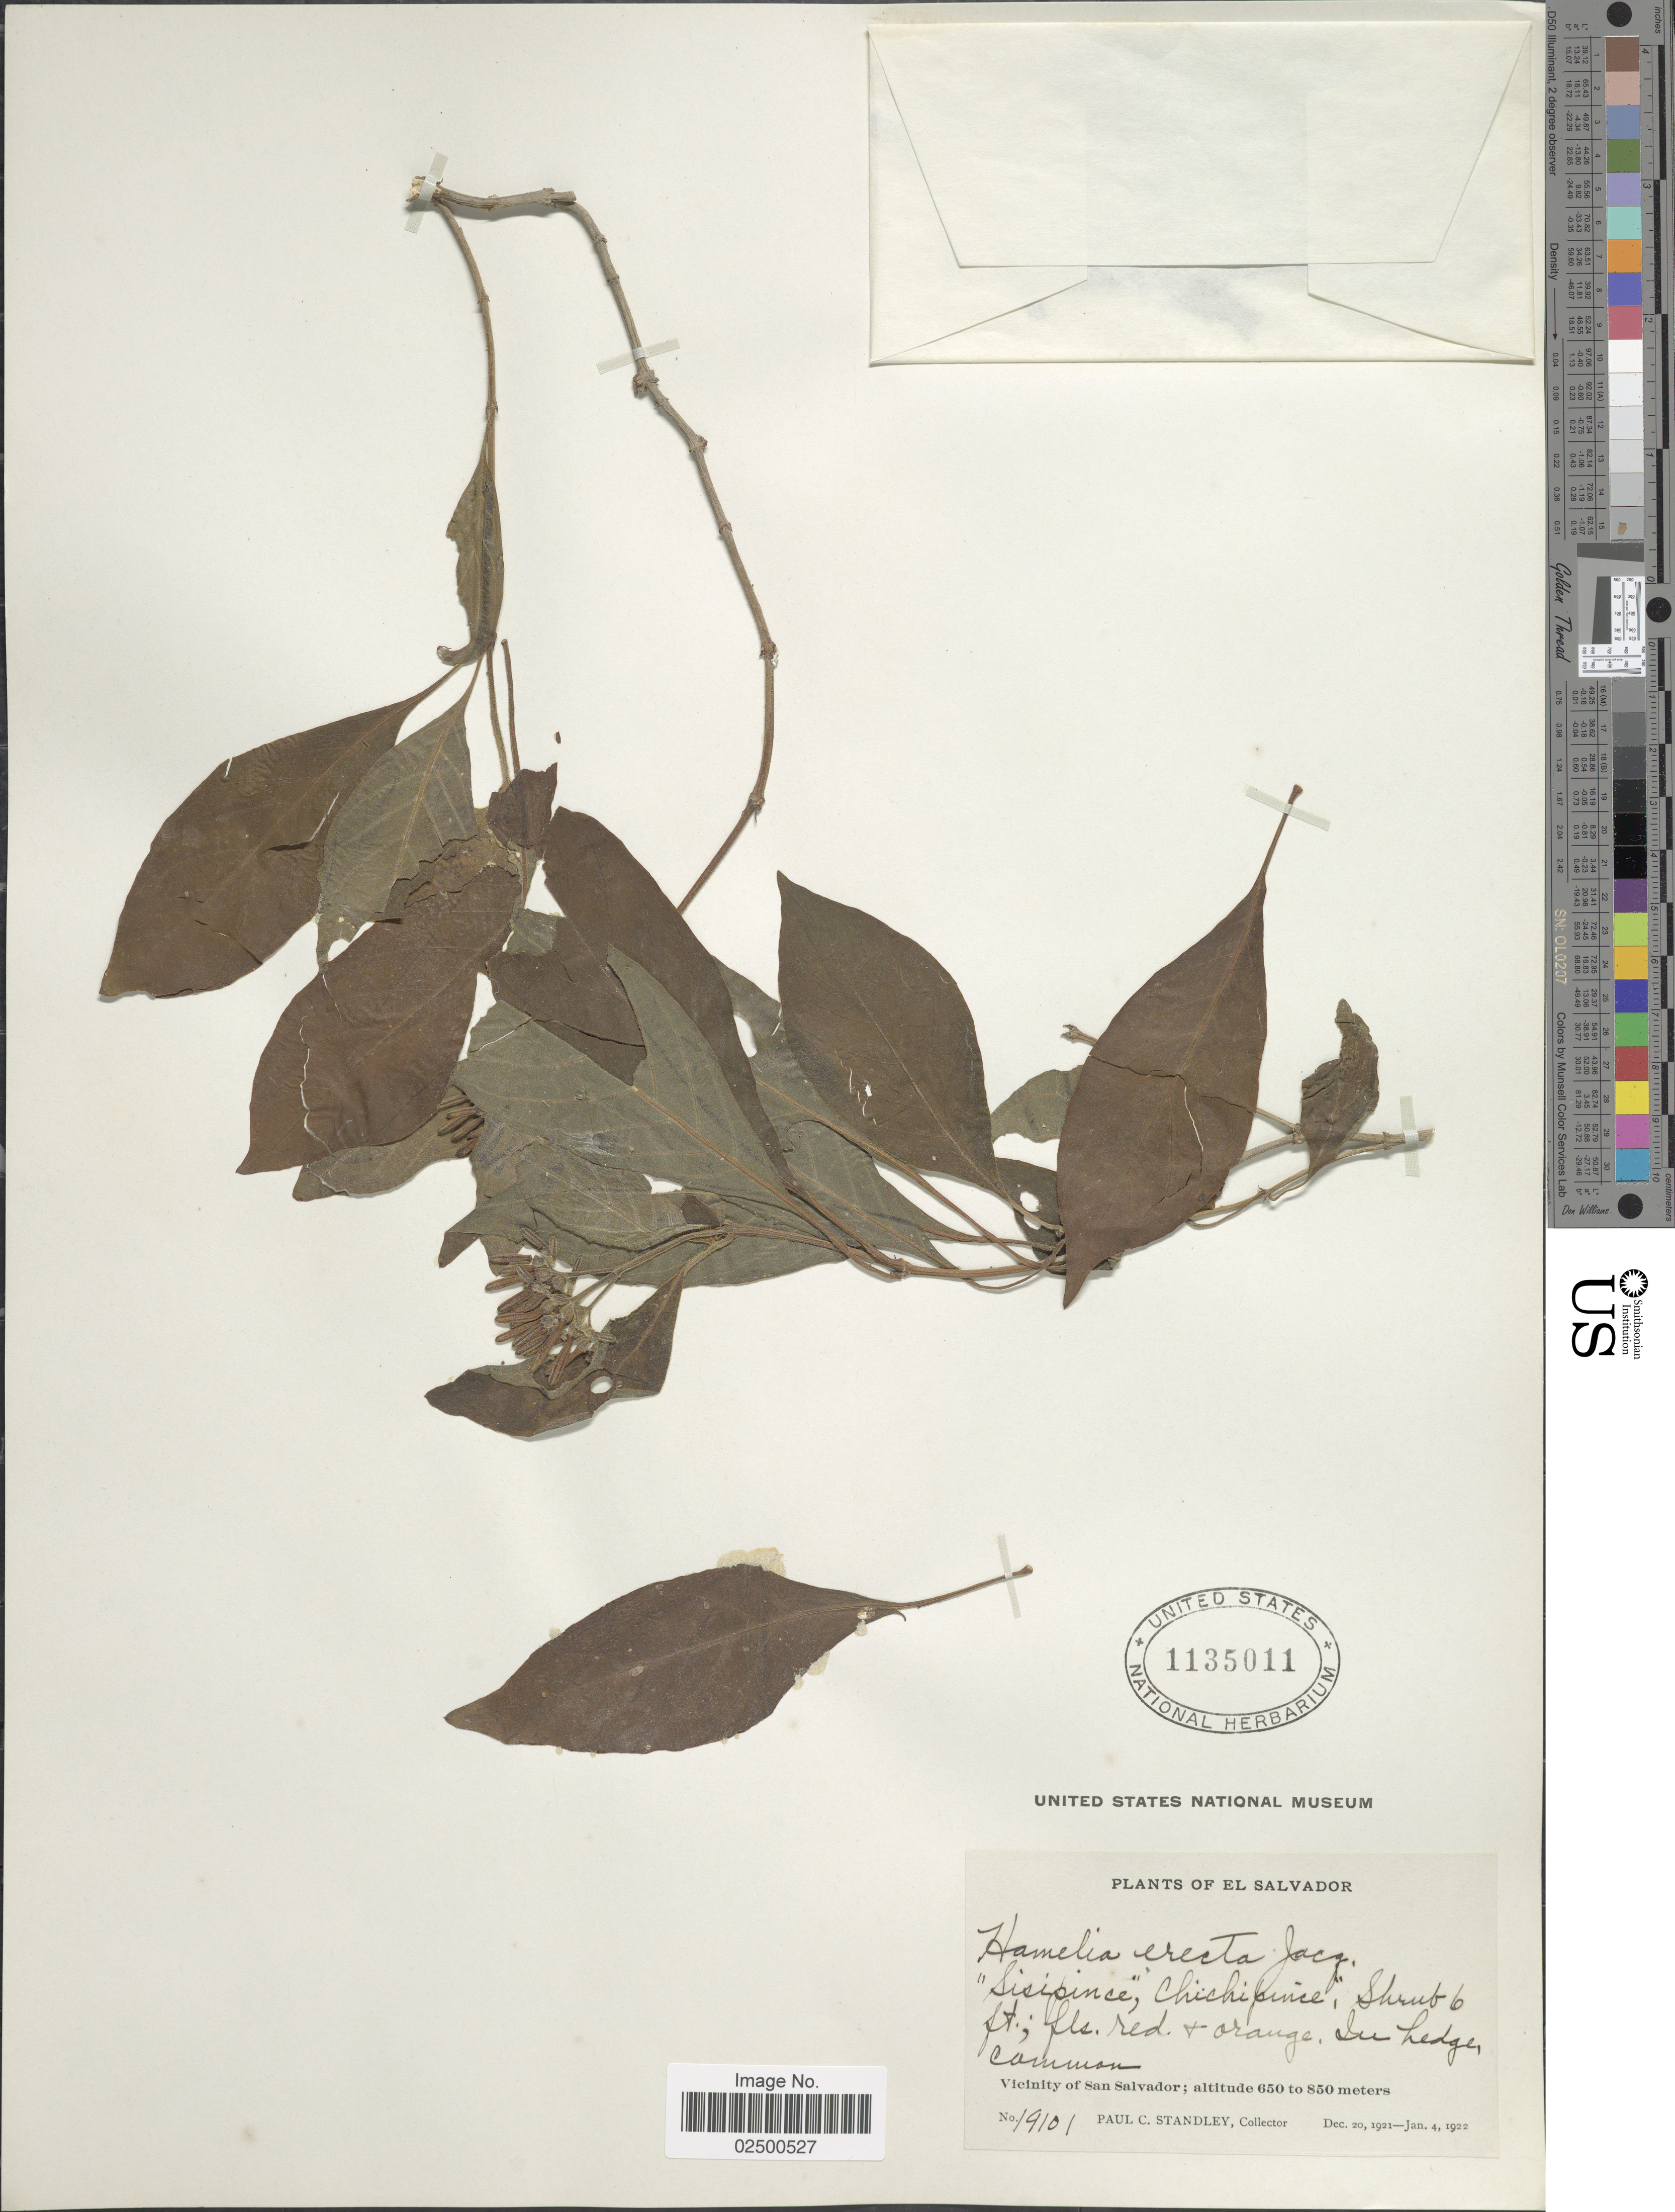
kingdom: Plantae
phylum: Tracheophyta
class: Magnoliopsida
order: Gentianales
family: Rubiaceae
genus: Hamelia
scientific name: Hamelia erecta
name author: Jacq.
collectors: P. C. Standley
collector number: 19101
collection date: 1921-12-20/1922-01-04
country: El Salvador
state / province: San Salvador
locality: Vicinity of San Salvador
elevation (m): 650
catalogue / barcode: US 1135011